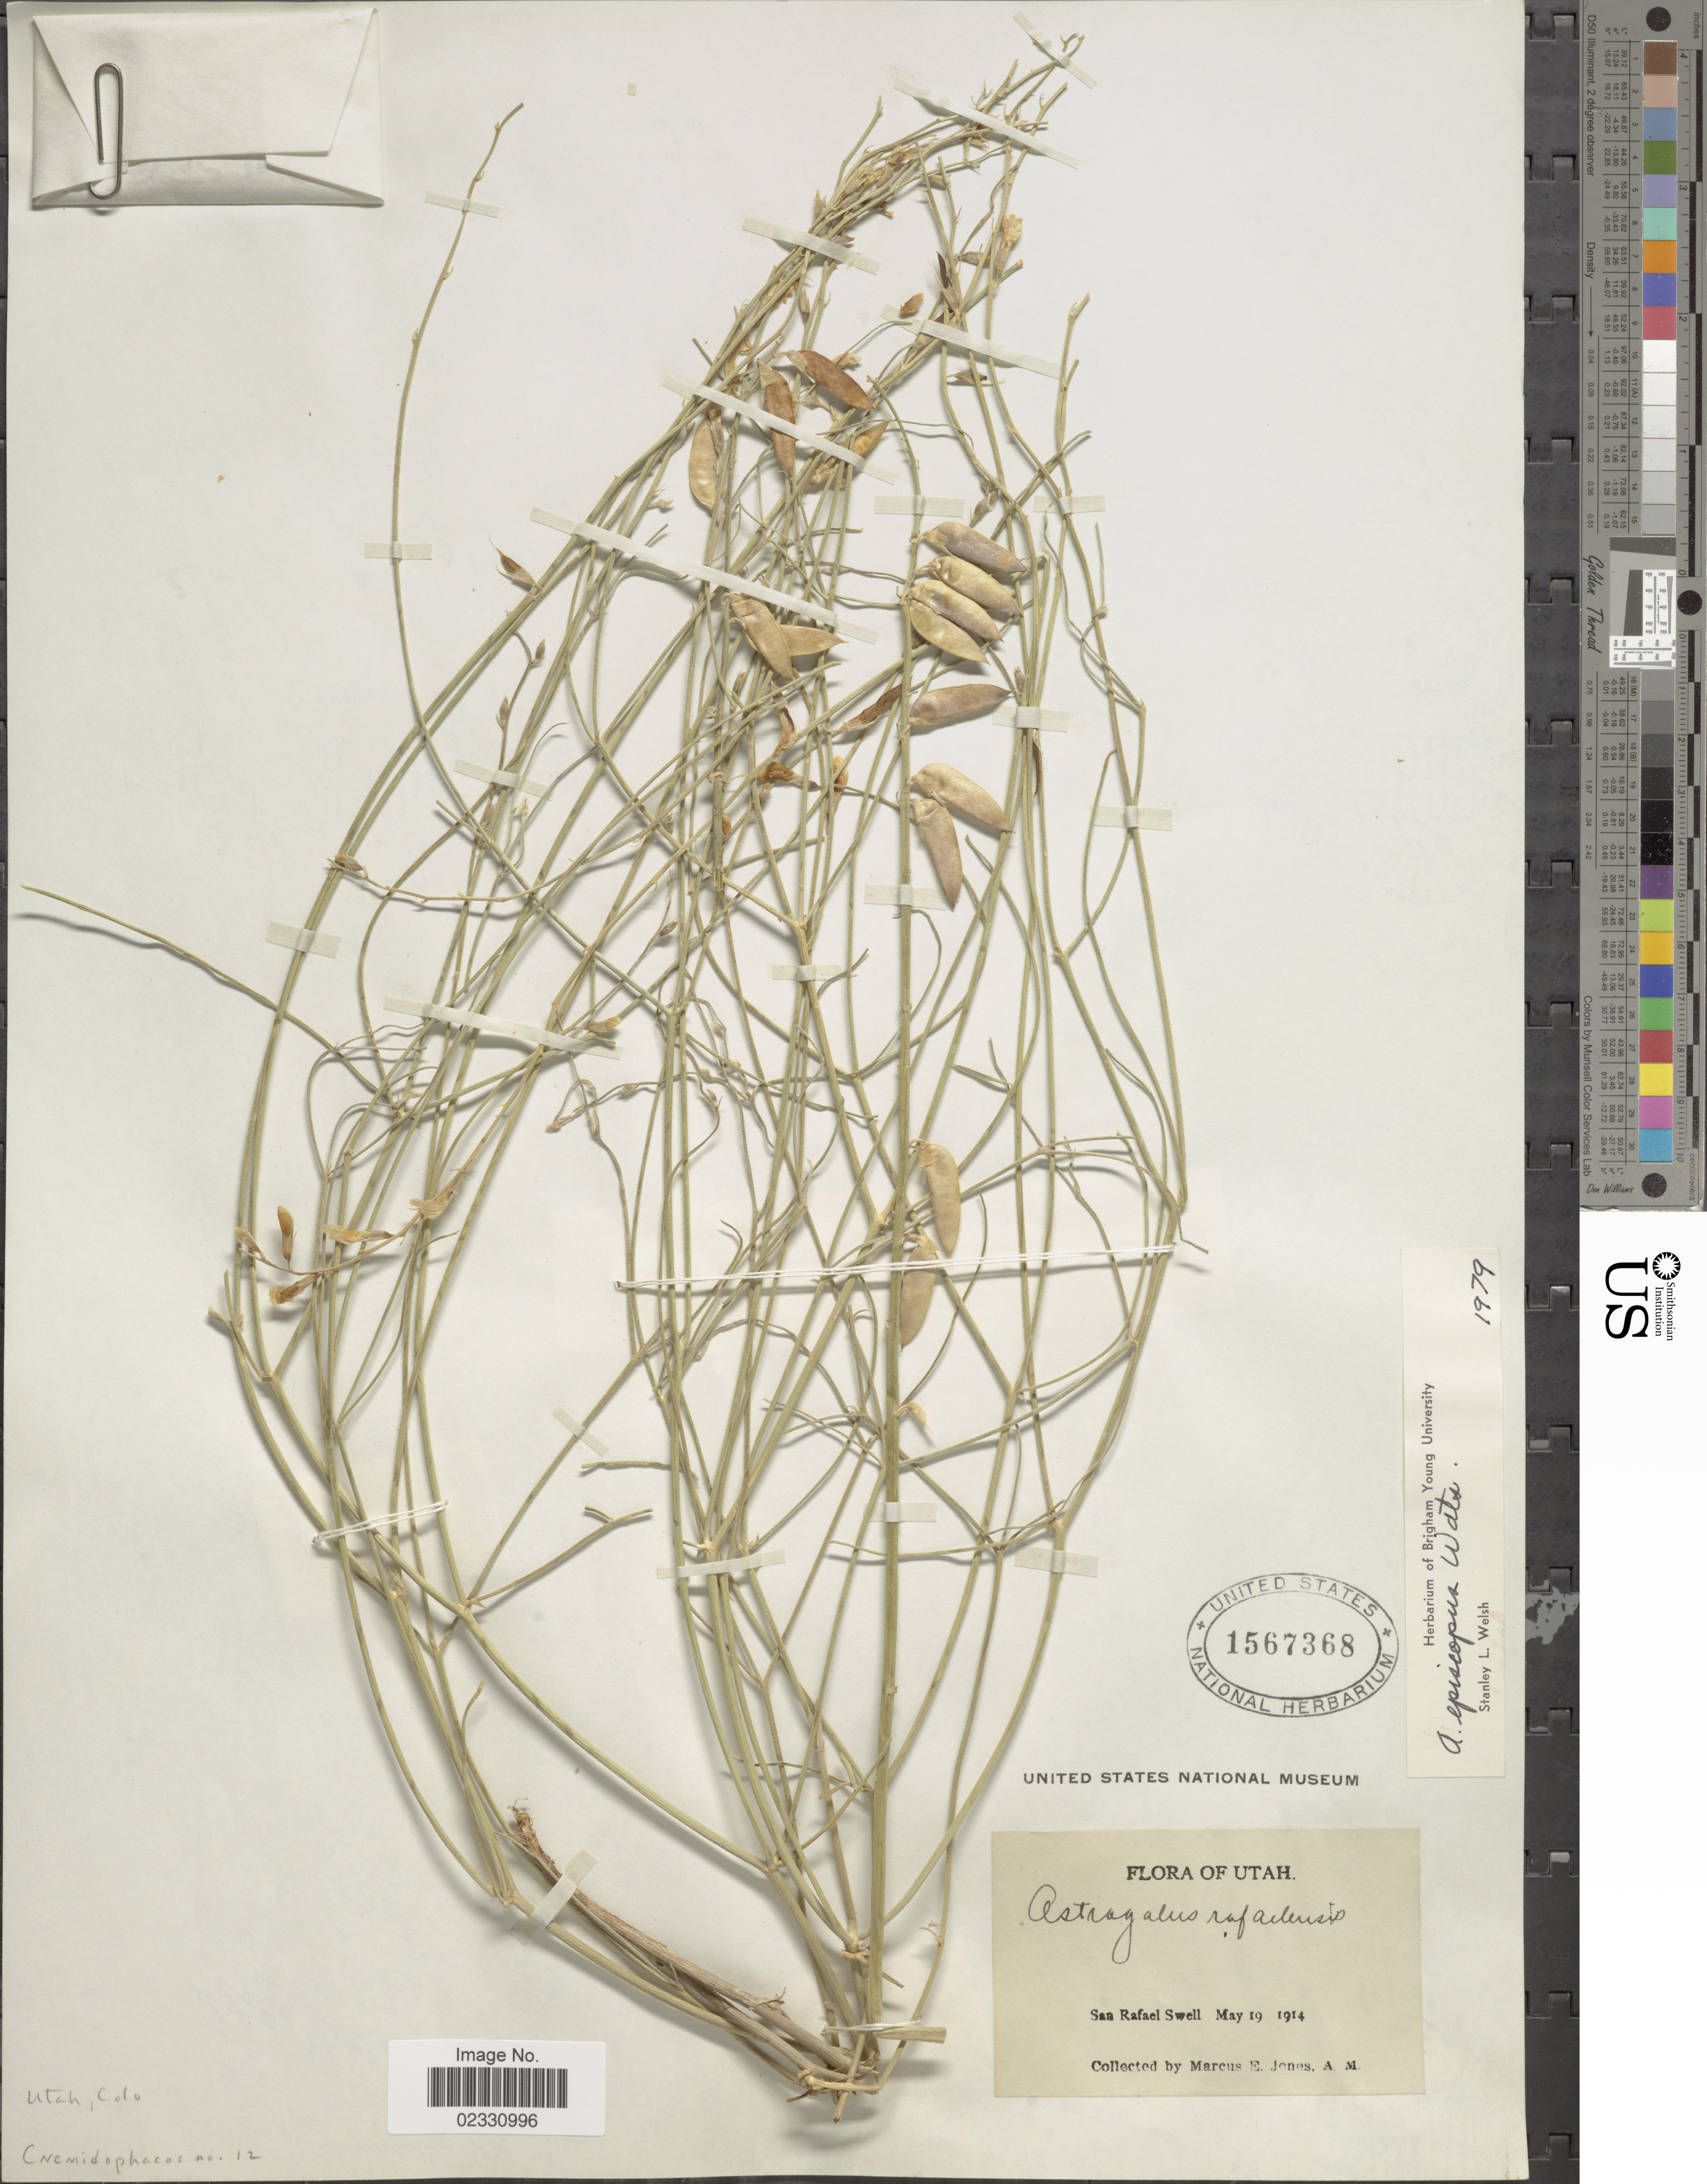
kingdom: Plantae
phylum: Tracheophyta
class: Magnoliopsida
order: Fabales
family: Fabaceae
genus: Astragalus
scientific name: Astragalus episcopus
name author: S. Watson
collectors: M. E. Jones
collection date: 1914-05-19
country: United States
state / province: Utah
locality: San Rafael Swell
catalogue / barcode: US 1567368